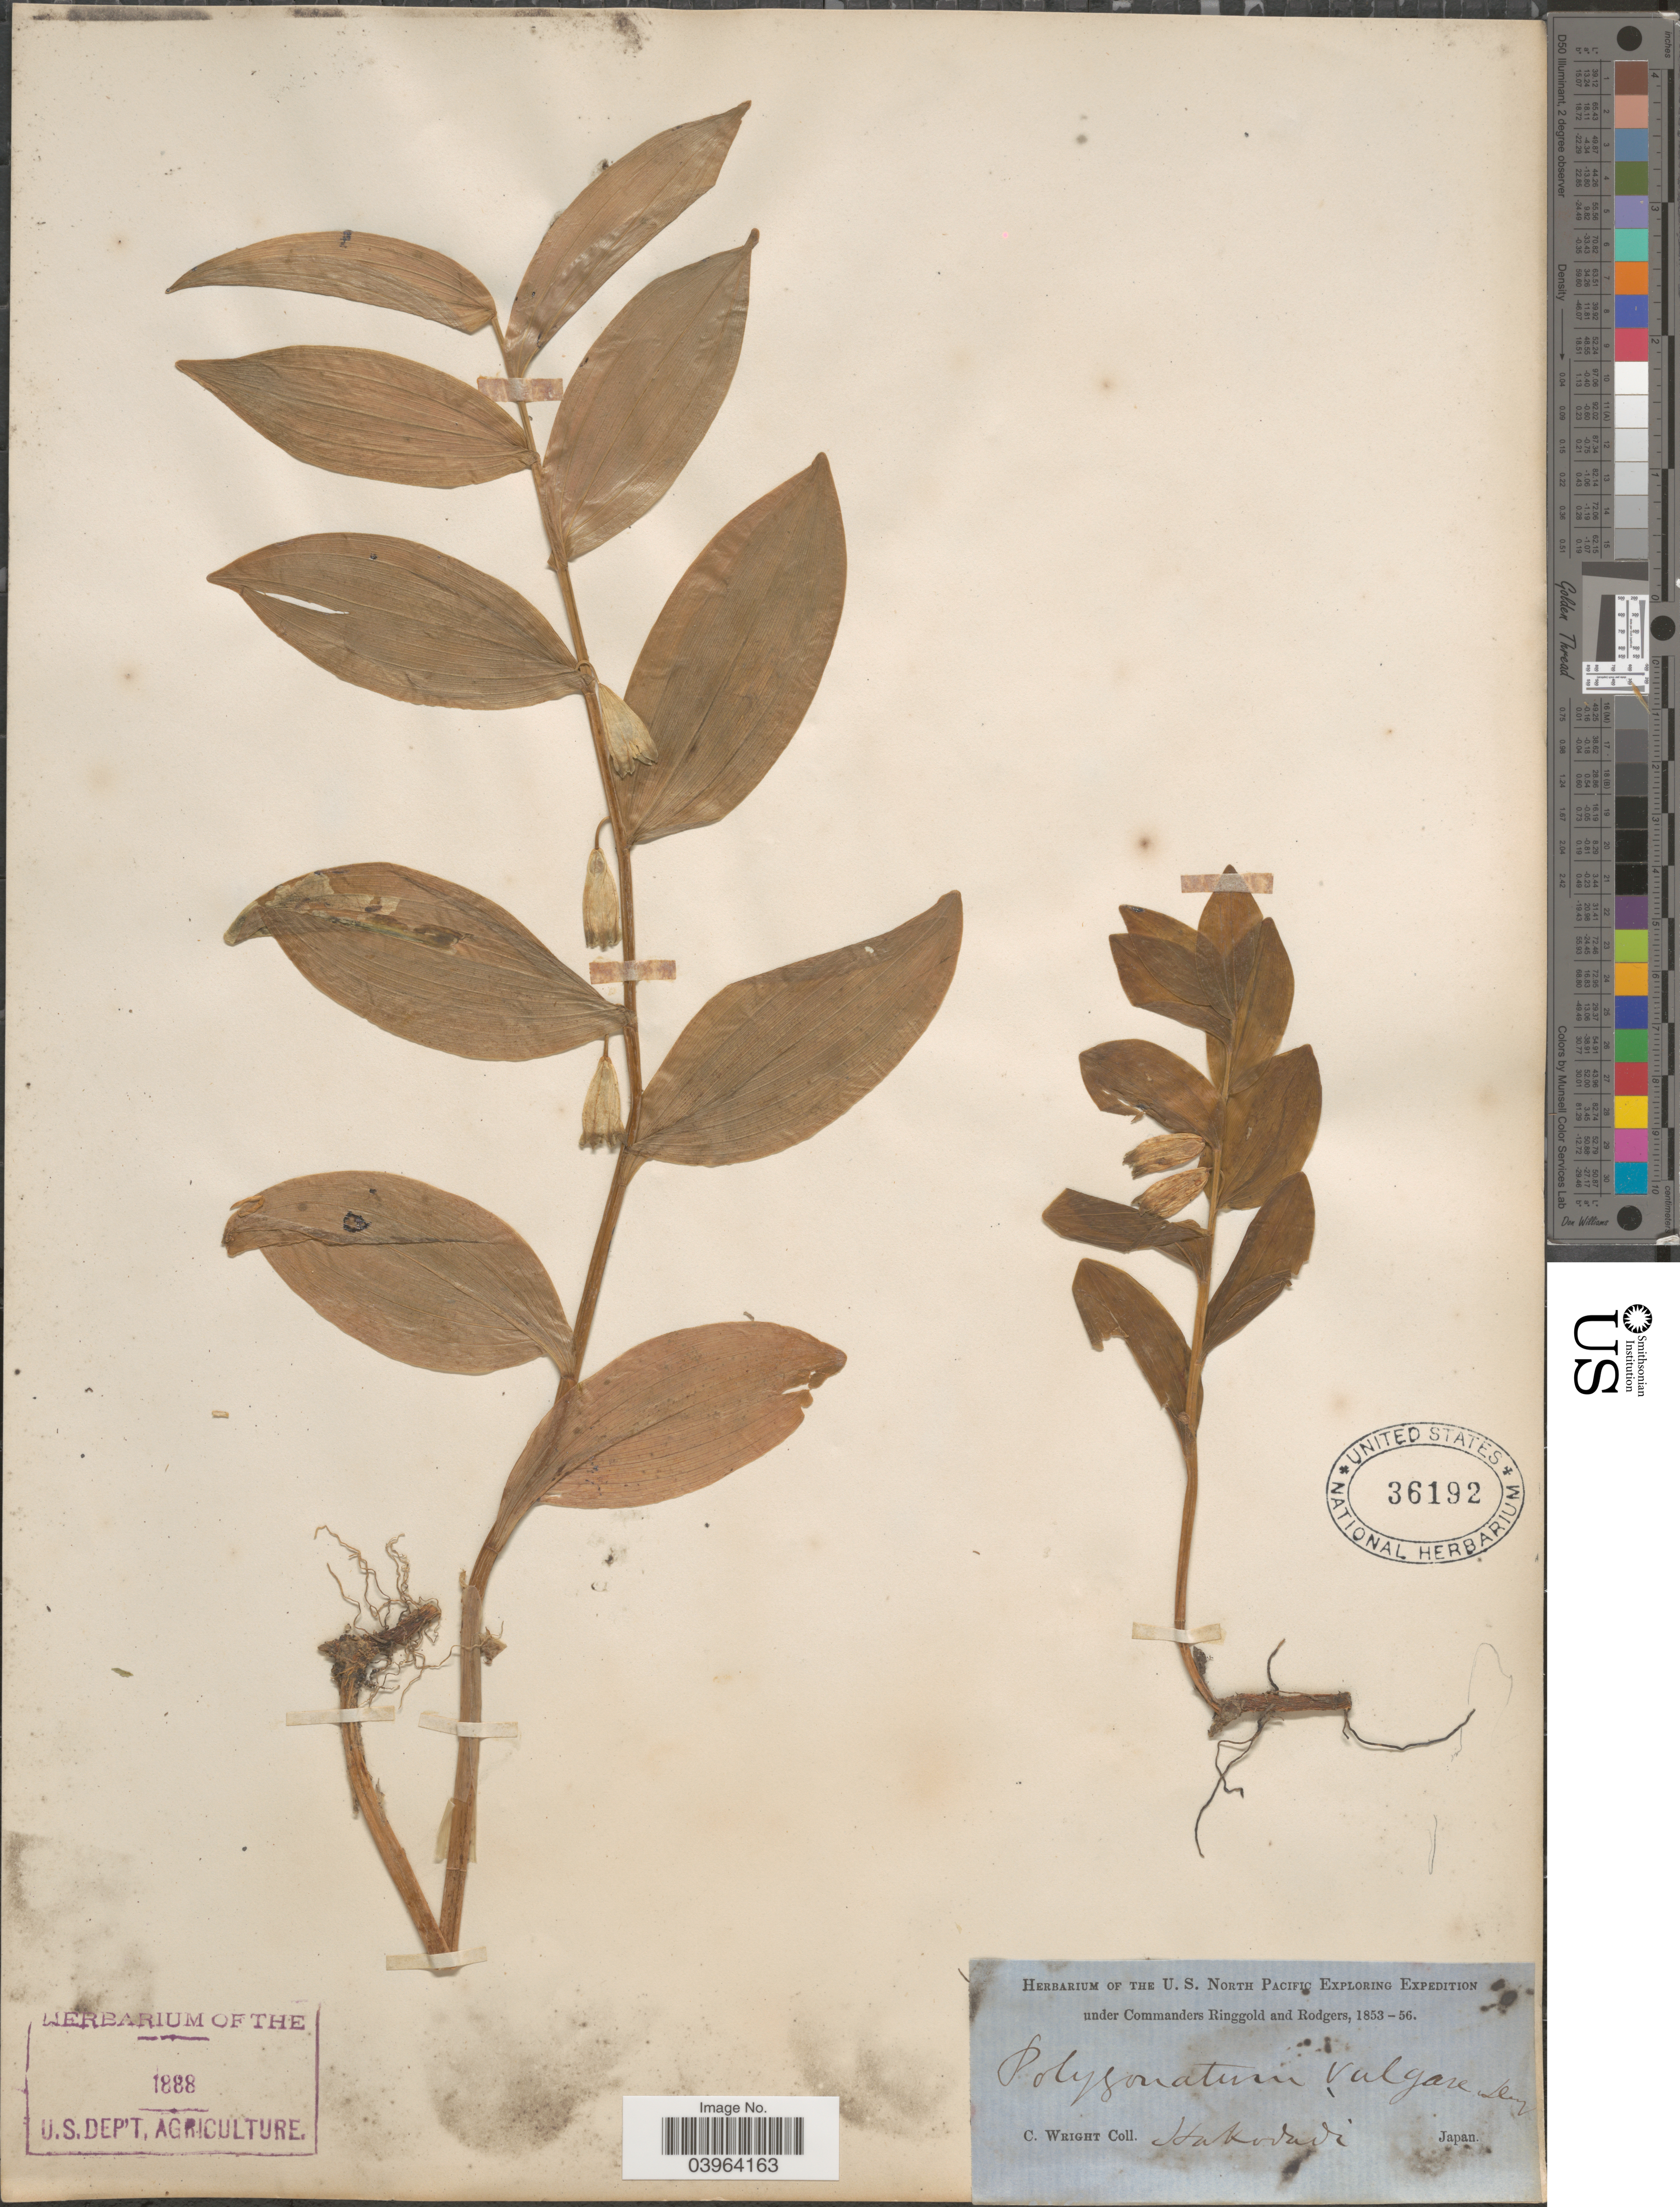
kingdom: Plantae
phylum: Tracheophyta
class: Liliopsida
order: Asparagales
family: Asparagaceae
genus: Polygonatum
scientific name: Polygonatum odoratum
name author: (Mill.) Druce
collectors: C. Wright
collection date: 1853/1856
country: Japan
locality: Hakodadi.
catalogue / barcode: US 36192